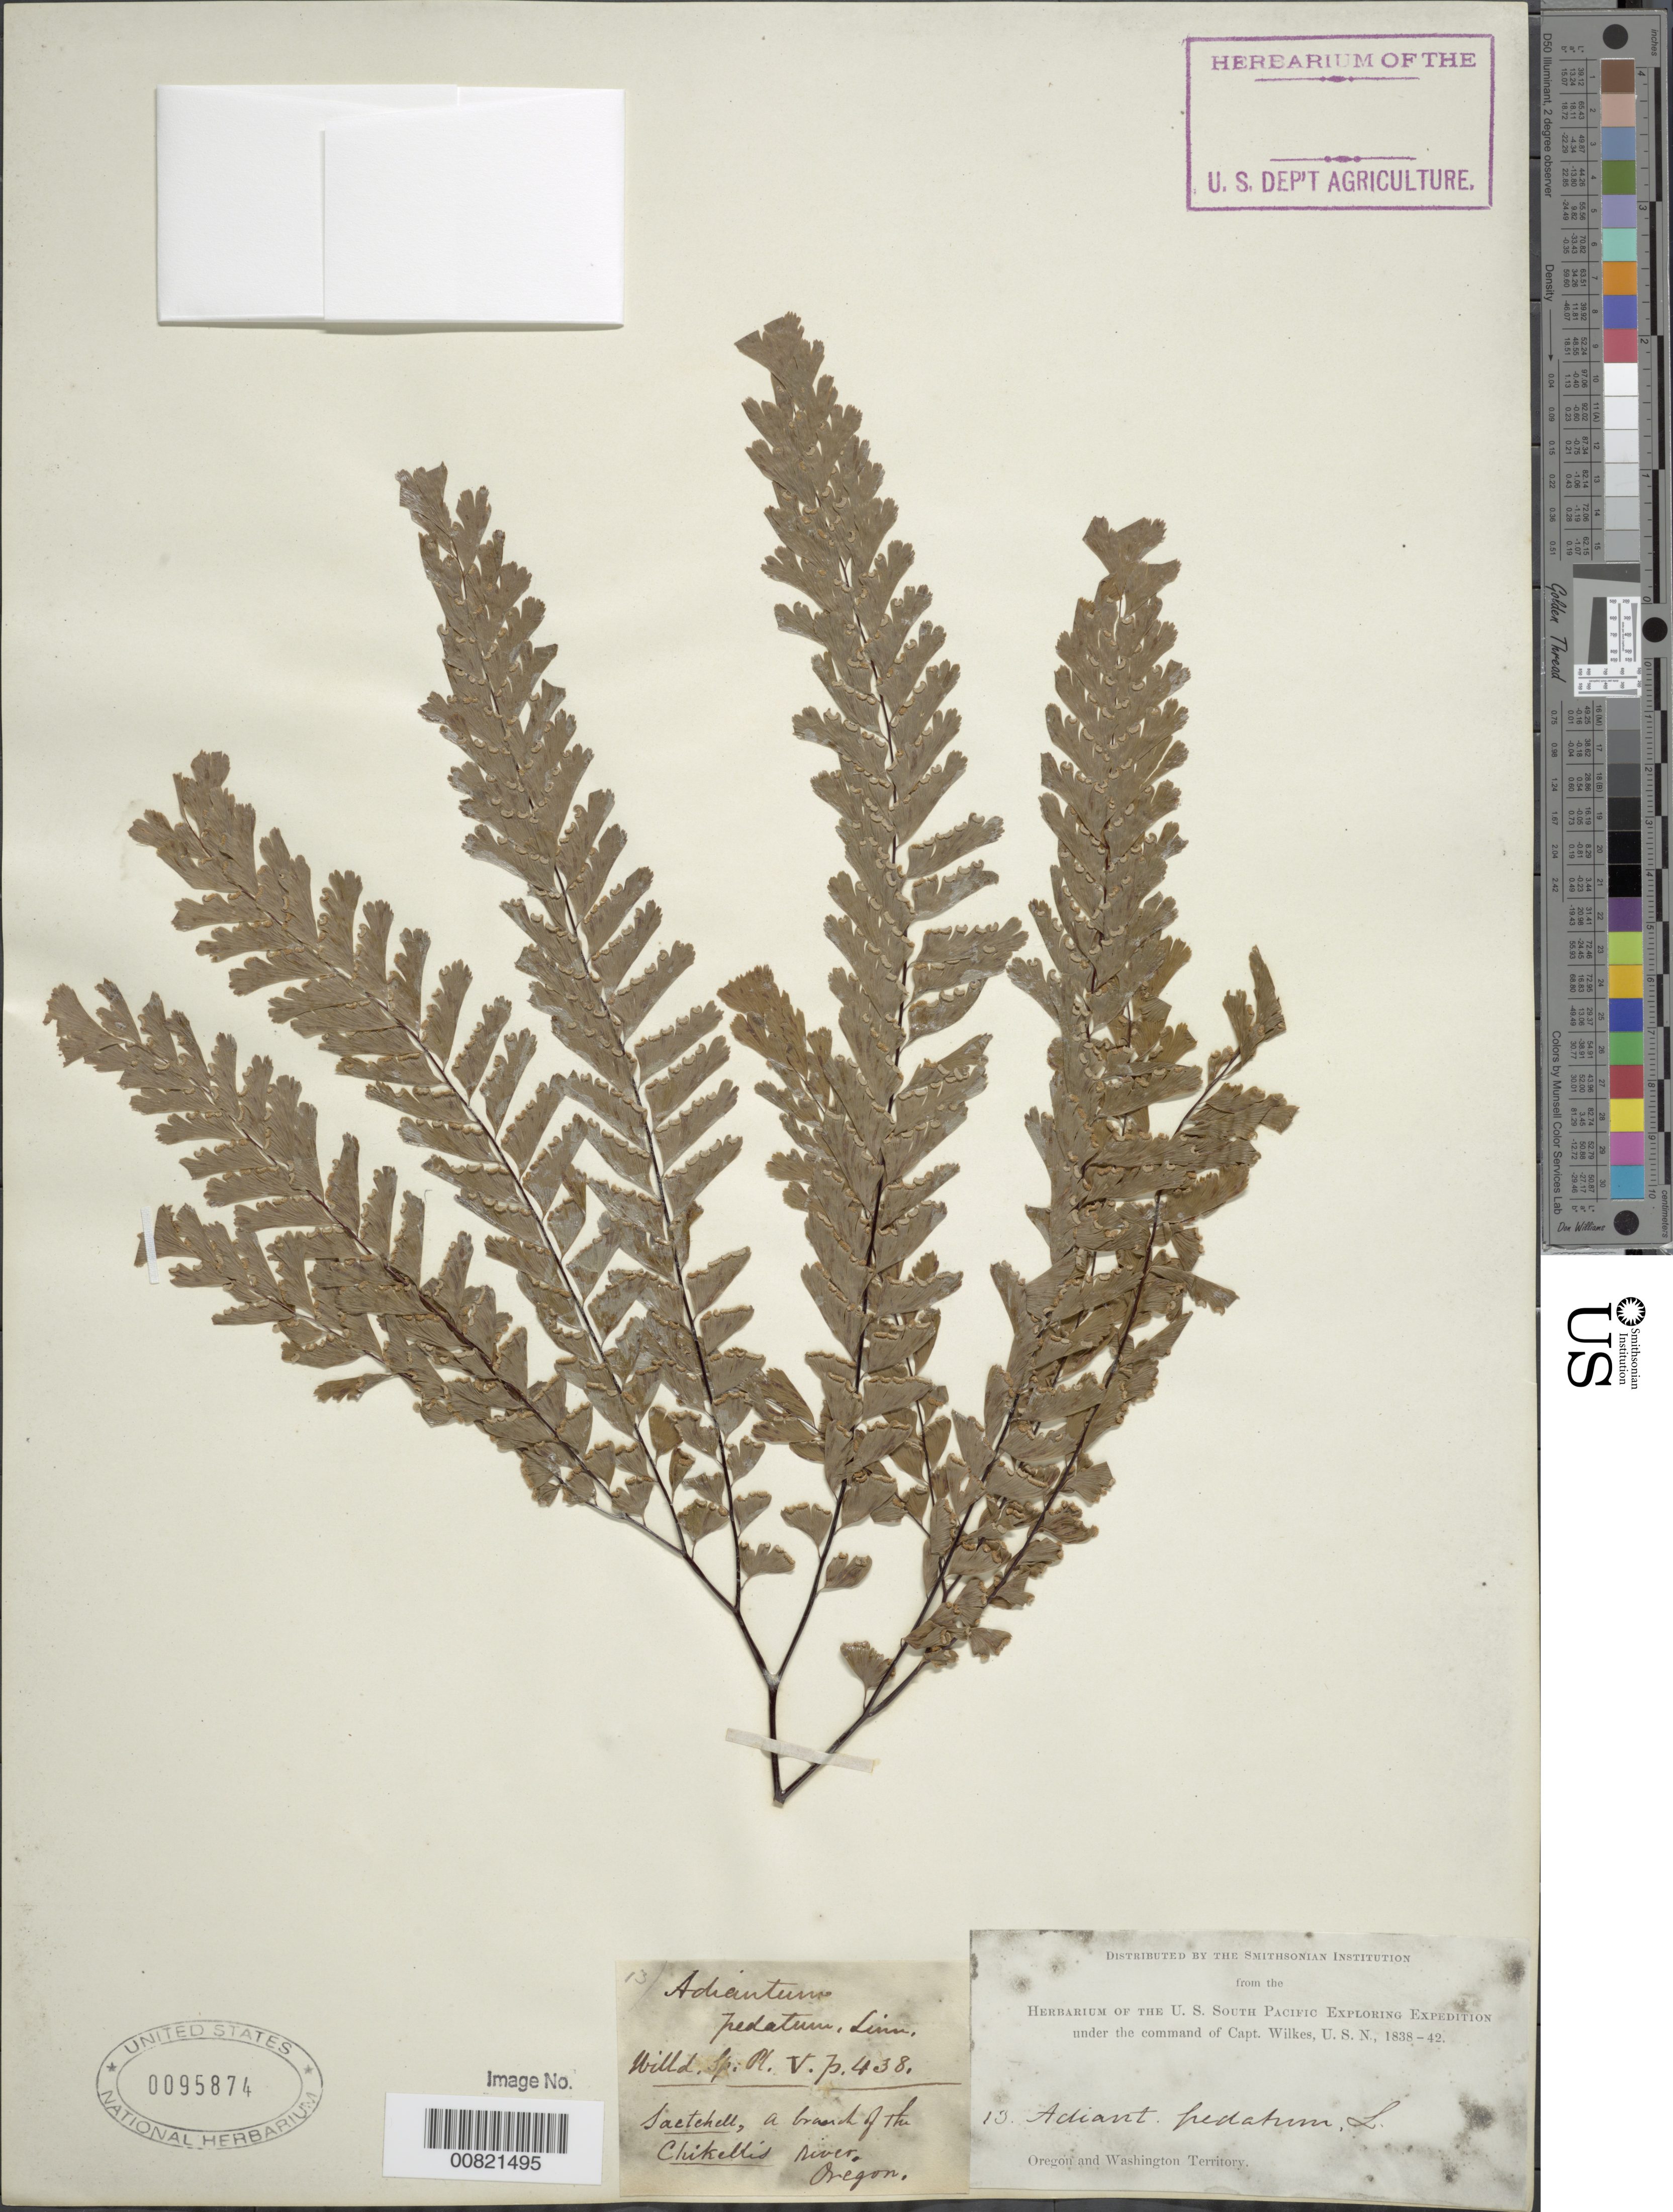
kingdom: Plantae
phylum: Tracheophyta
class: Polypodiopsida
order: Polypodiales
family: Pteridaceae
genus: Adiantum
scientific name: Adiantum pedatum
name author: L.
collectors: Wilkes Explor. Exped.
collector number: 13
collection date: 1838/1842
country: United States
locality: Oregon and Washington Territory; Saetchell, a branch of the Chikellis River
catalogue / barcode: US 95874